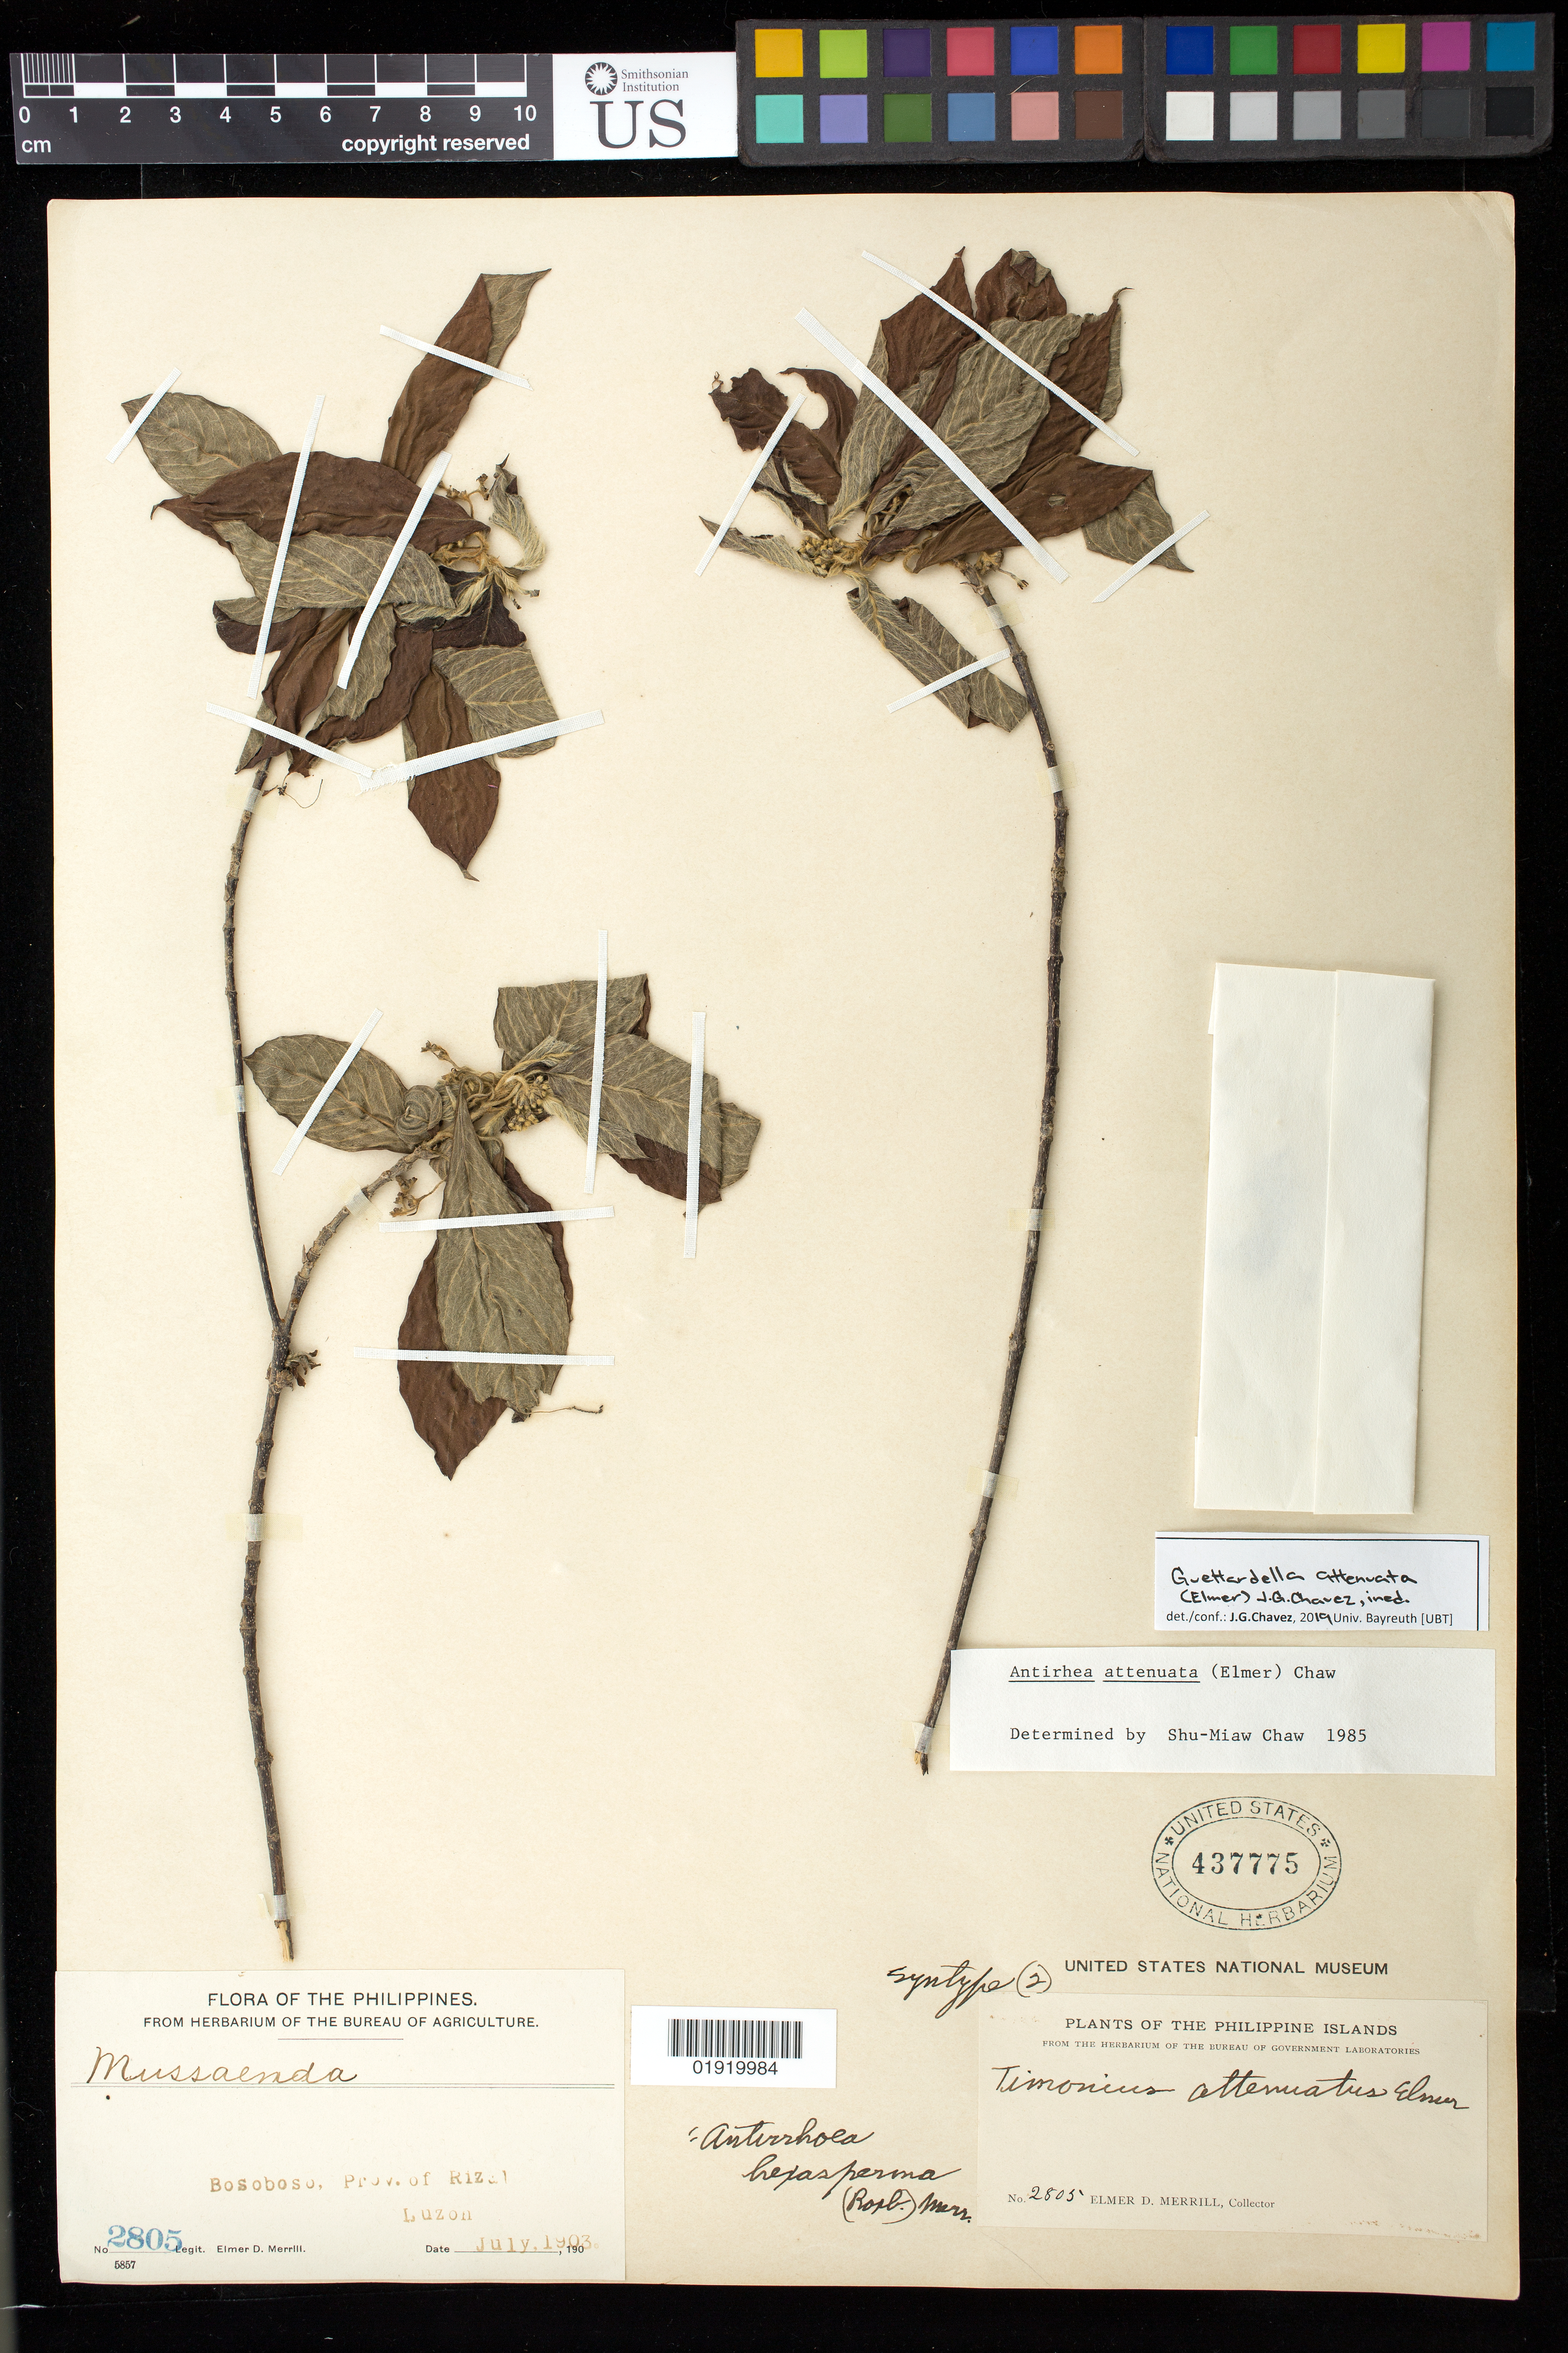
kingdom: Plantae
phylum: Tracheophyta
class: Magnoliopsida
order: Gentianales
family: Rubiaceae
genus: Timonius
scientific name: Timonius attenuatus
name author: Elmer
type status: Isosyntype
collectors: E. D. Merrill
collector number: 2805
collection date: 1903-07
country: Philippines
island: Luzon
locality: Bosoboso, Prov. Rizal, Luzon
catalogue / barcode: US 437775